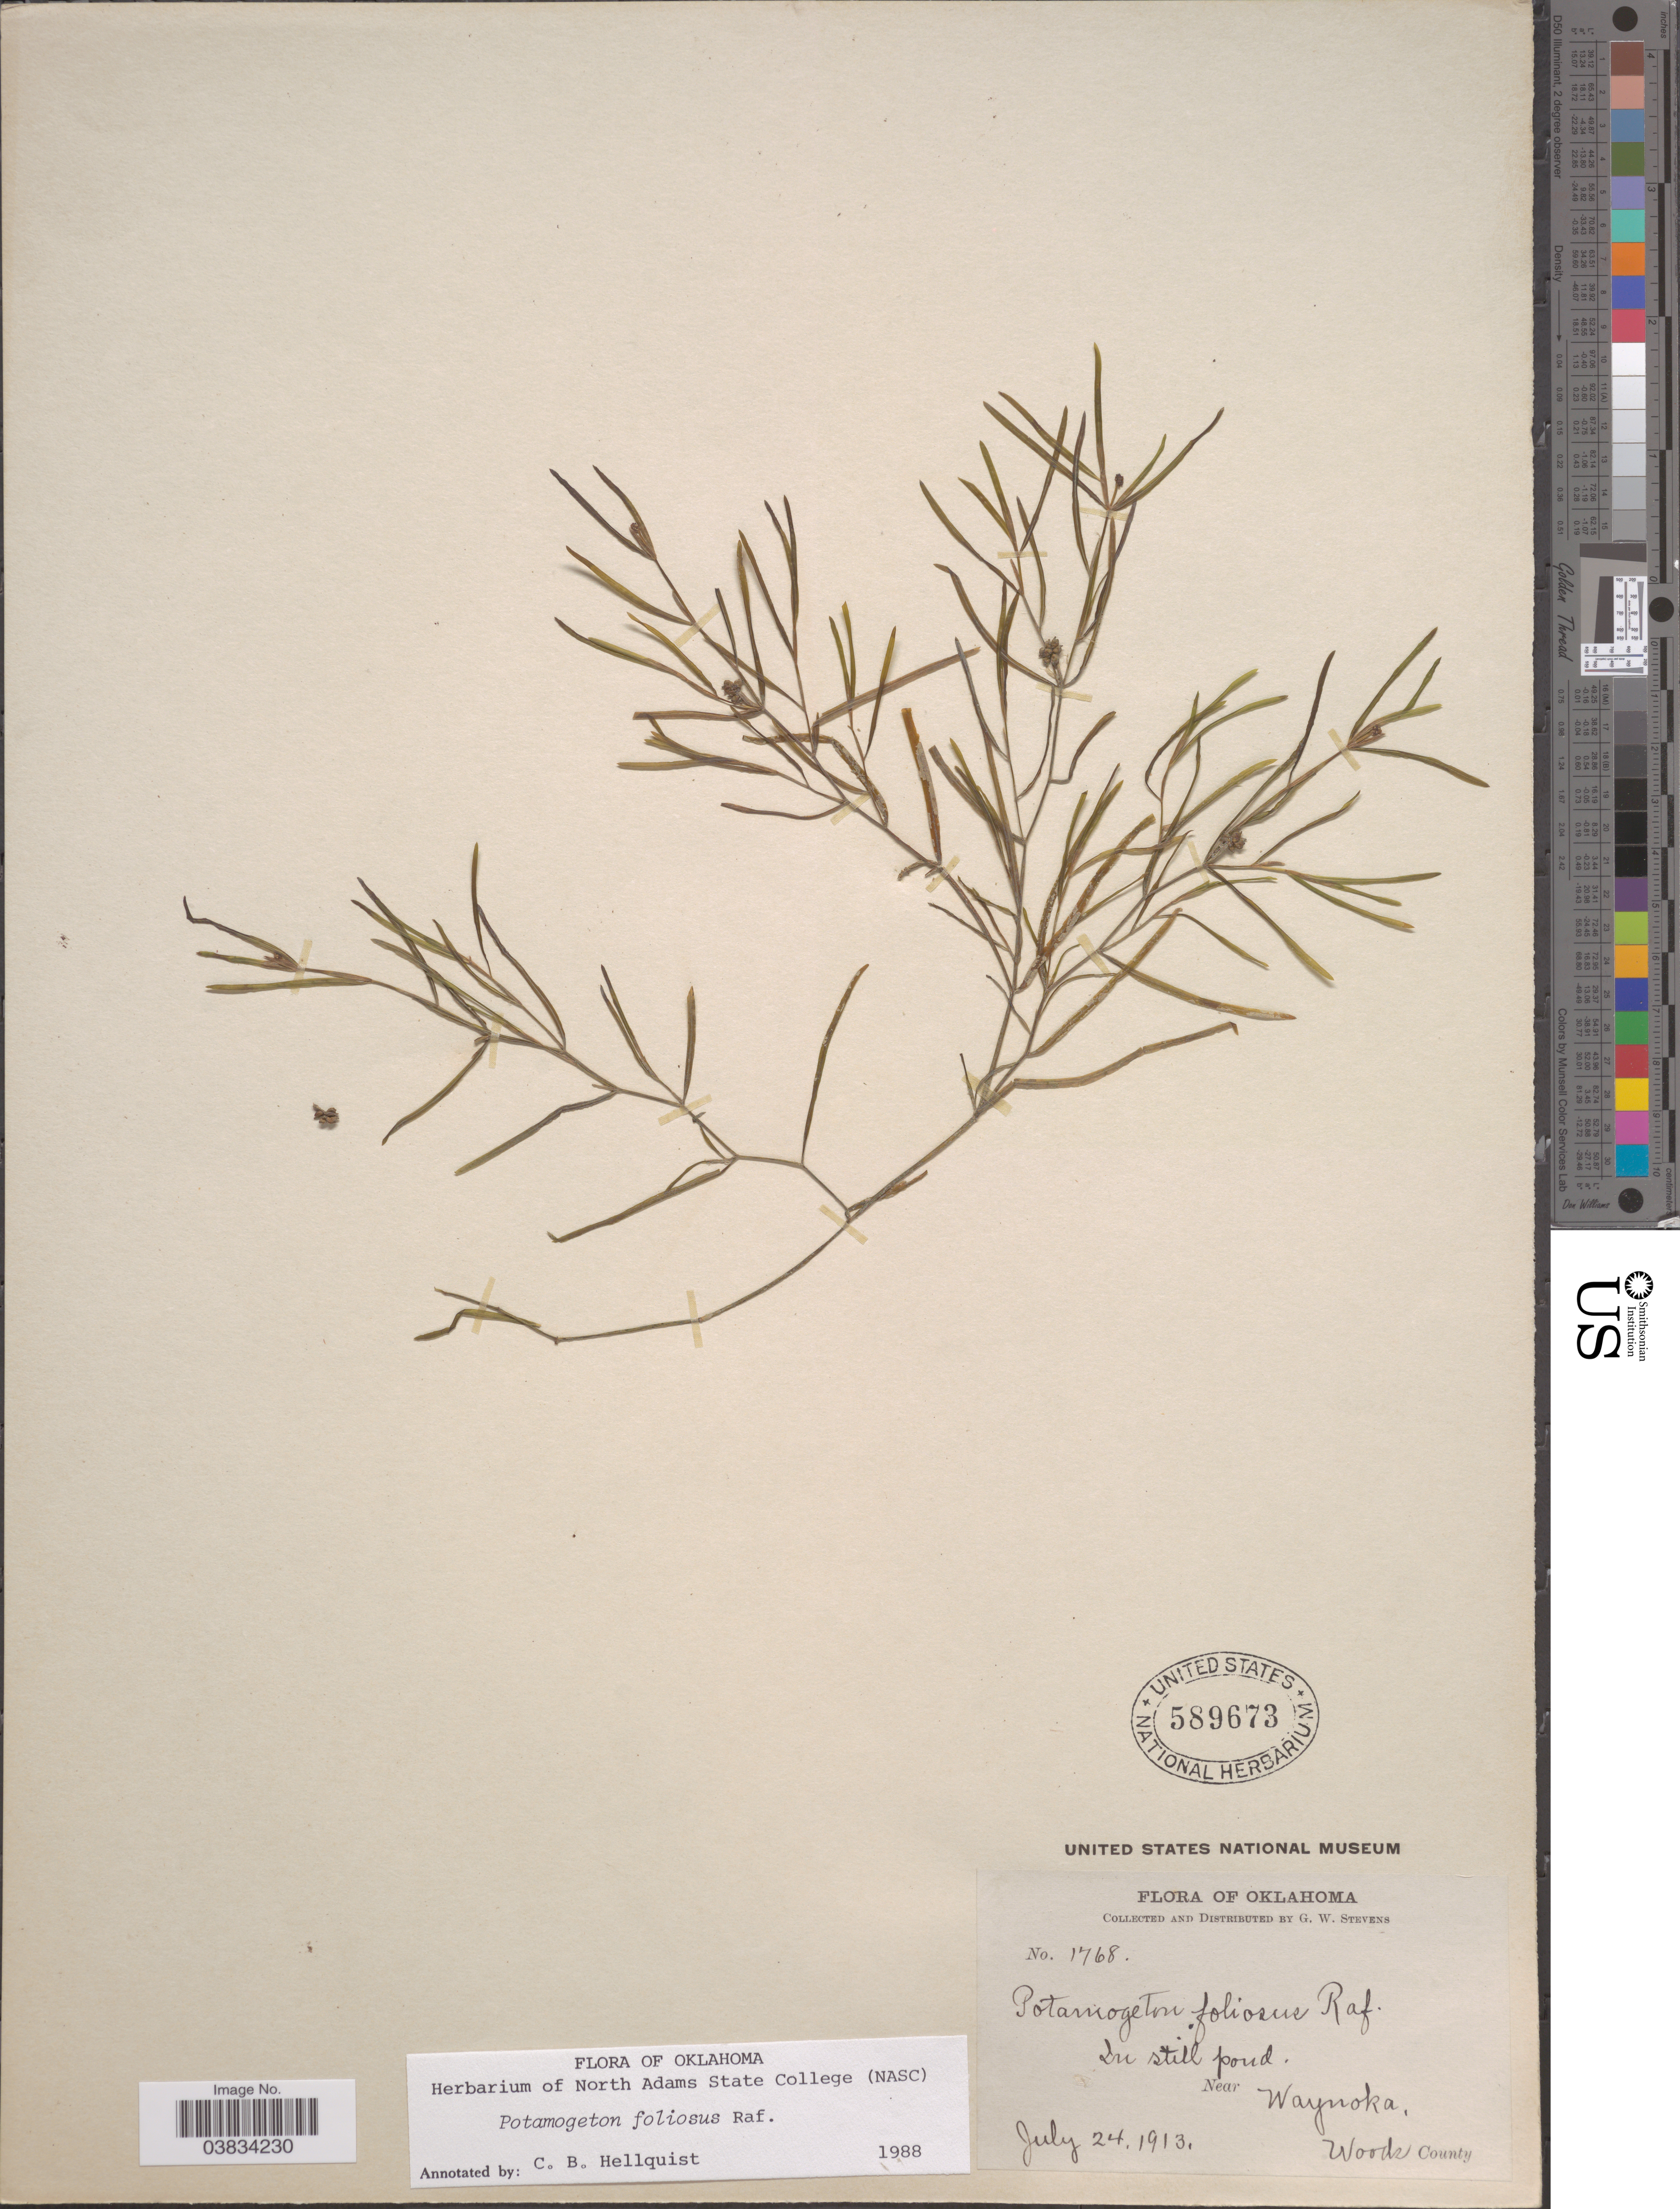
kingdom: Plantae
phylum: Tracheophyta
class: Liliopsida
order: Alismatales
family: Potamogetonaceae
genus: Potamogeton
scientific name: Potamogeton foliosus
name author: Raf.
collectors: G. W. Stevens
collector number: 1768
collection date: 1913-07-24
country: United States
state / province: Oklahoma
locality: Near Waynoka, Woods County.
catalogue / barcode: US 589673